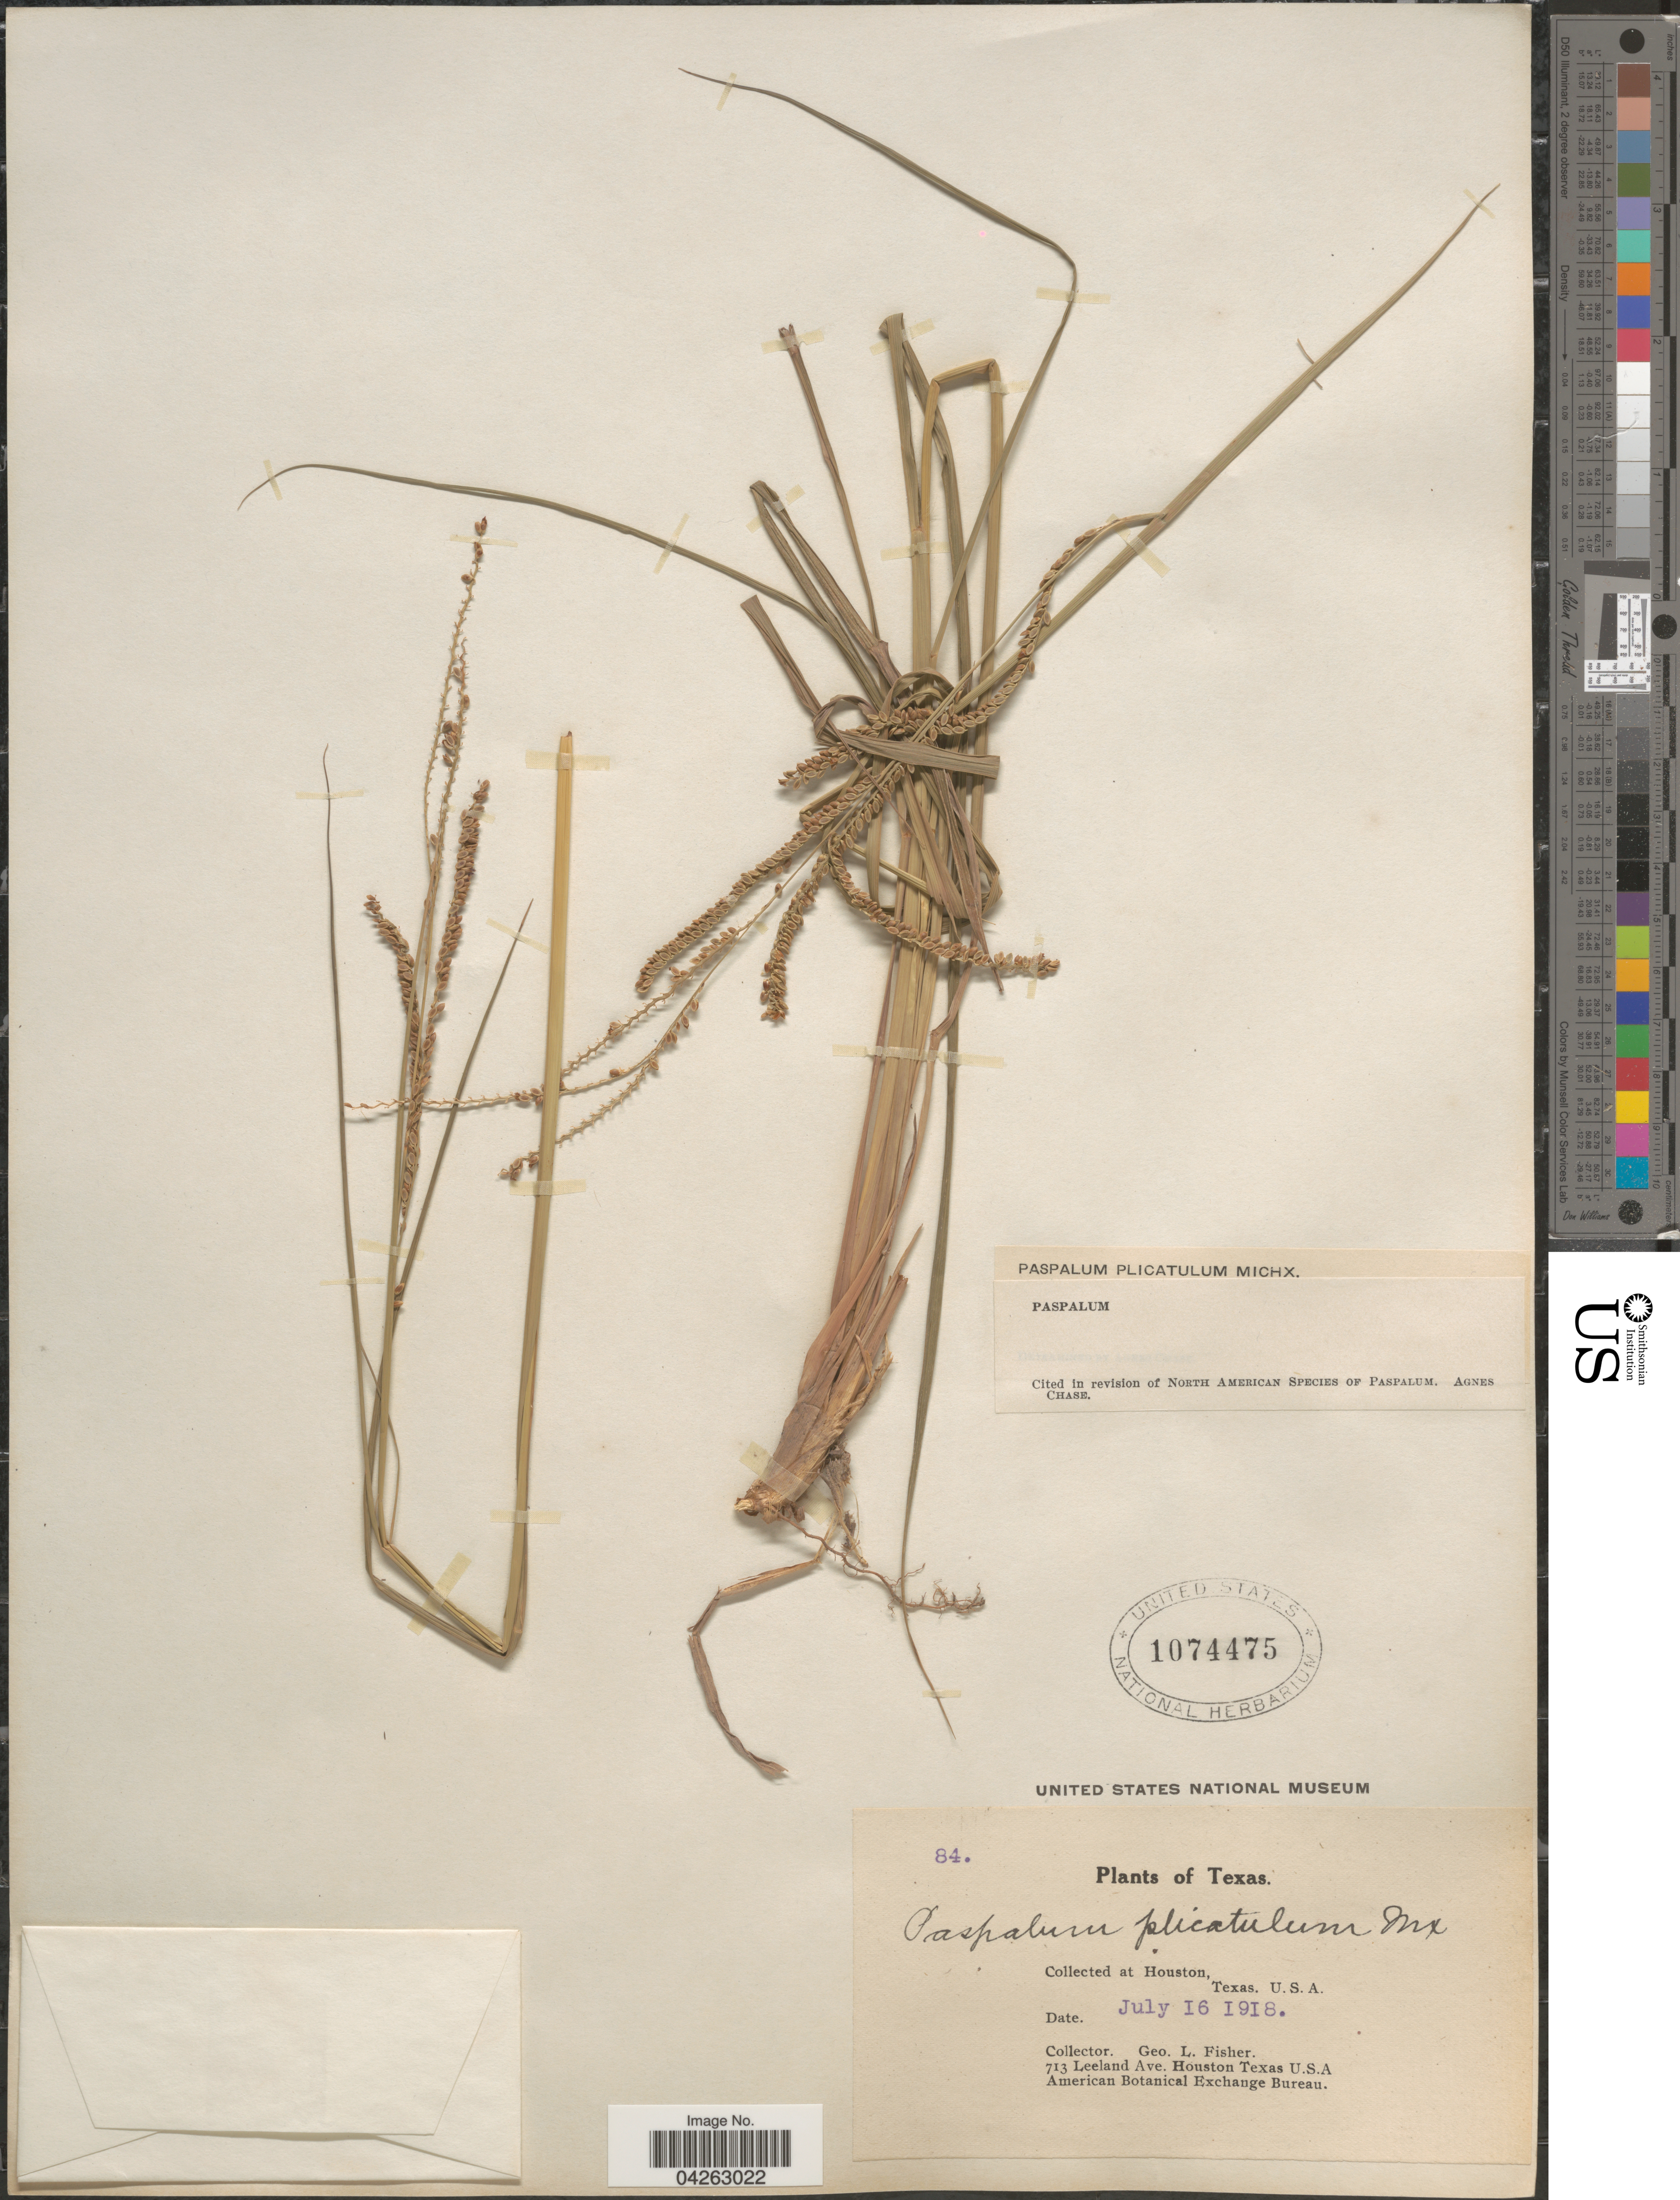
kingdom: Plantae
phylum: Tracheophyta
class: Liliopsida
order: Poales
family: Poaceae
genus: Paspalum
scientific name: Paspalum plicatulum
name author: Michx.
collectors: G. L. Fisher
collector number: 84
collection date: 1918-07-16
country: United States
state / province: Texas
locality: At Houston.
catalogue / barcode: US 1074475